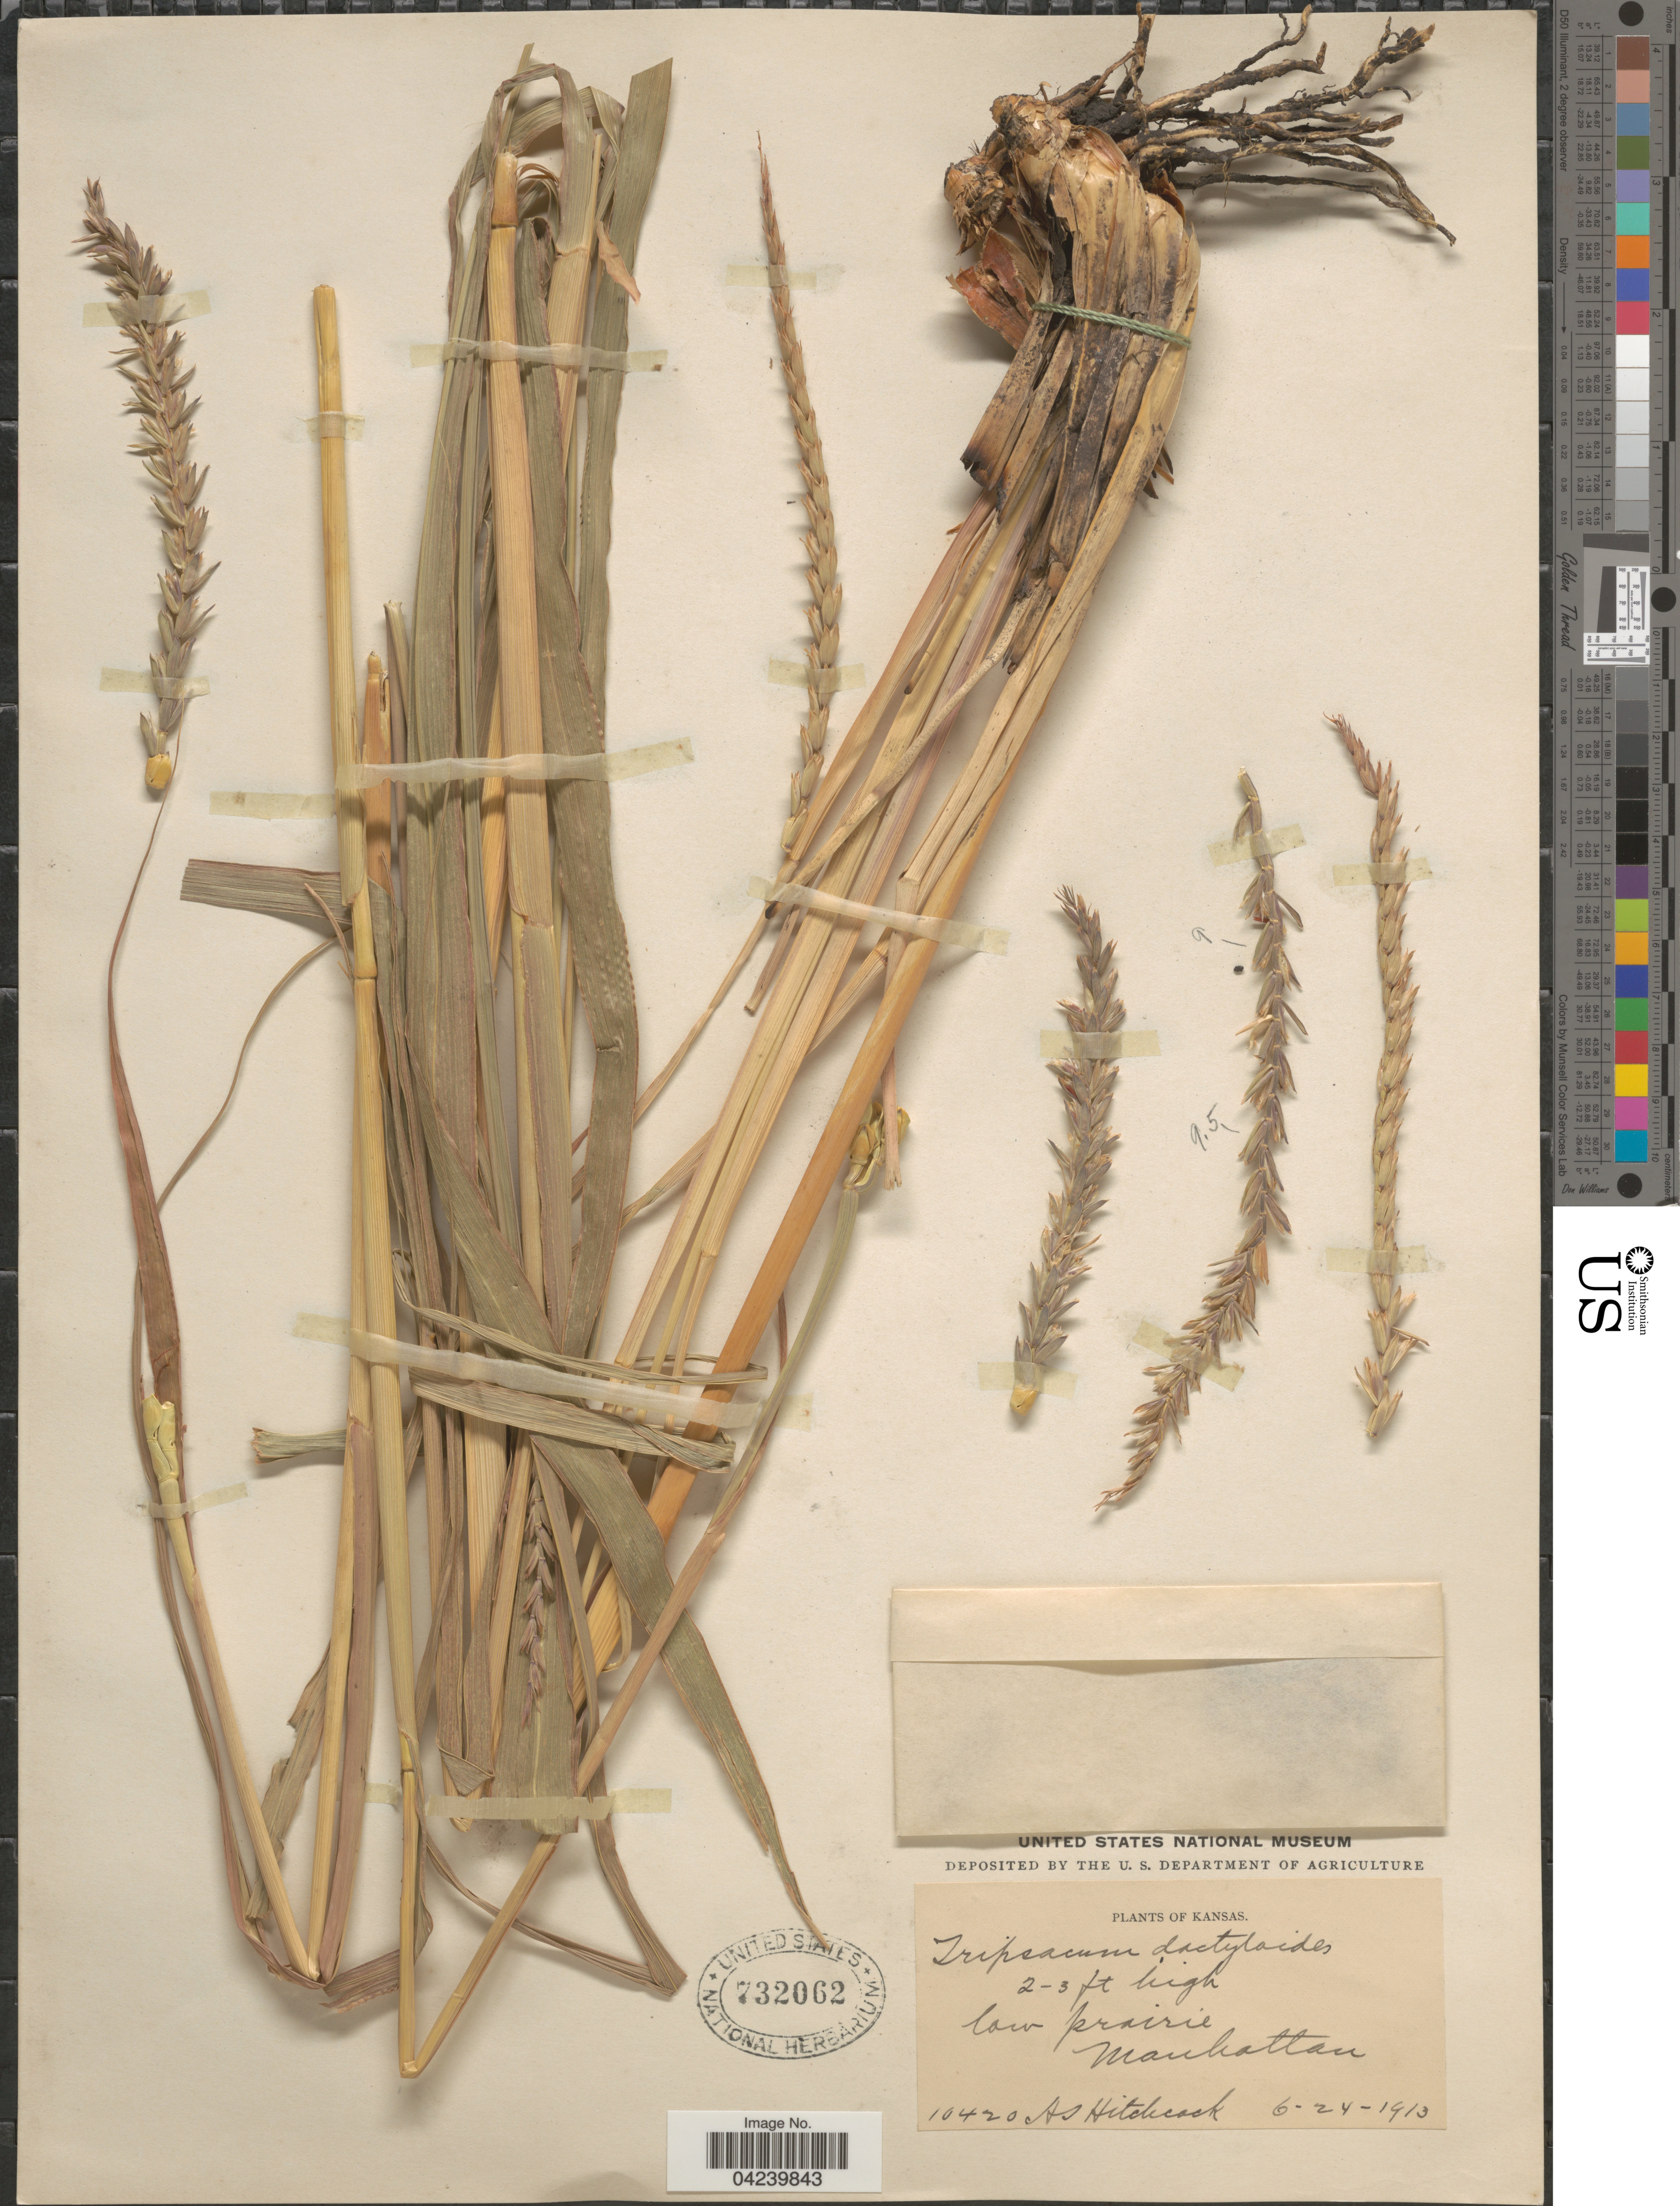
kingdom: Plantae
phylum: Tracheophyta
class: Liliopsida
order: Poales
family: Poaceae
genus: Tripsacum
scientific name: Tripsacum dactyloides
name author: (L.) L.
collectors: A. S. Hitchcock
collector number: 10420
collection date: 1913-06-24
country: United States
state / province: Kansas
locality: Low prairie. Manhattan.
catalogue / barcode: US 732062